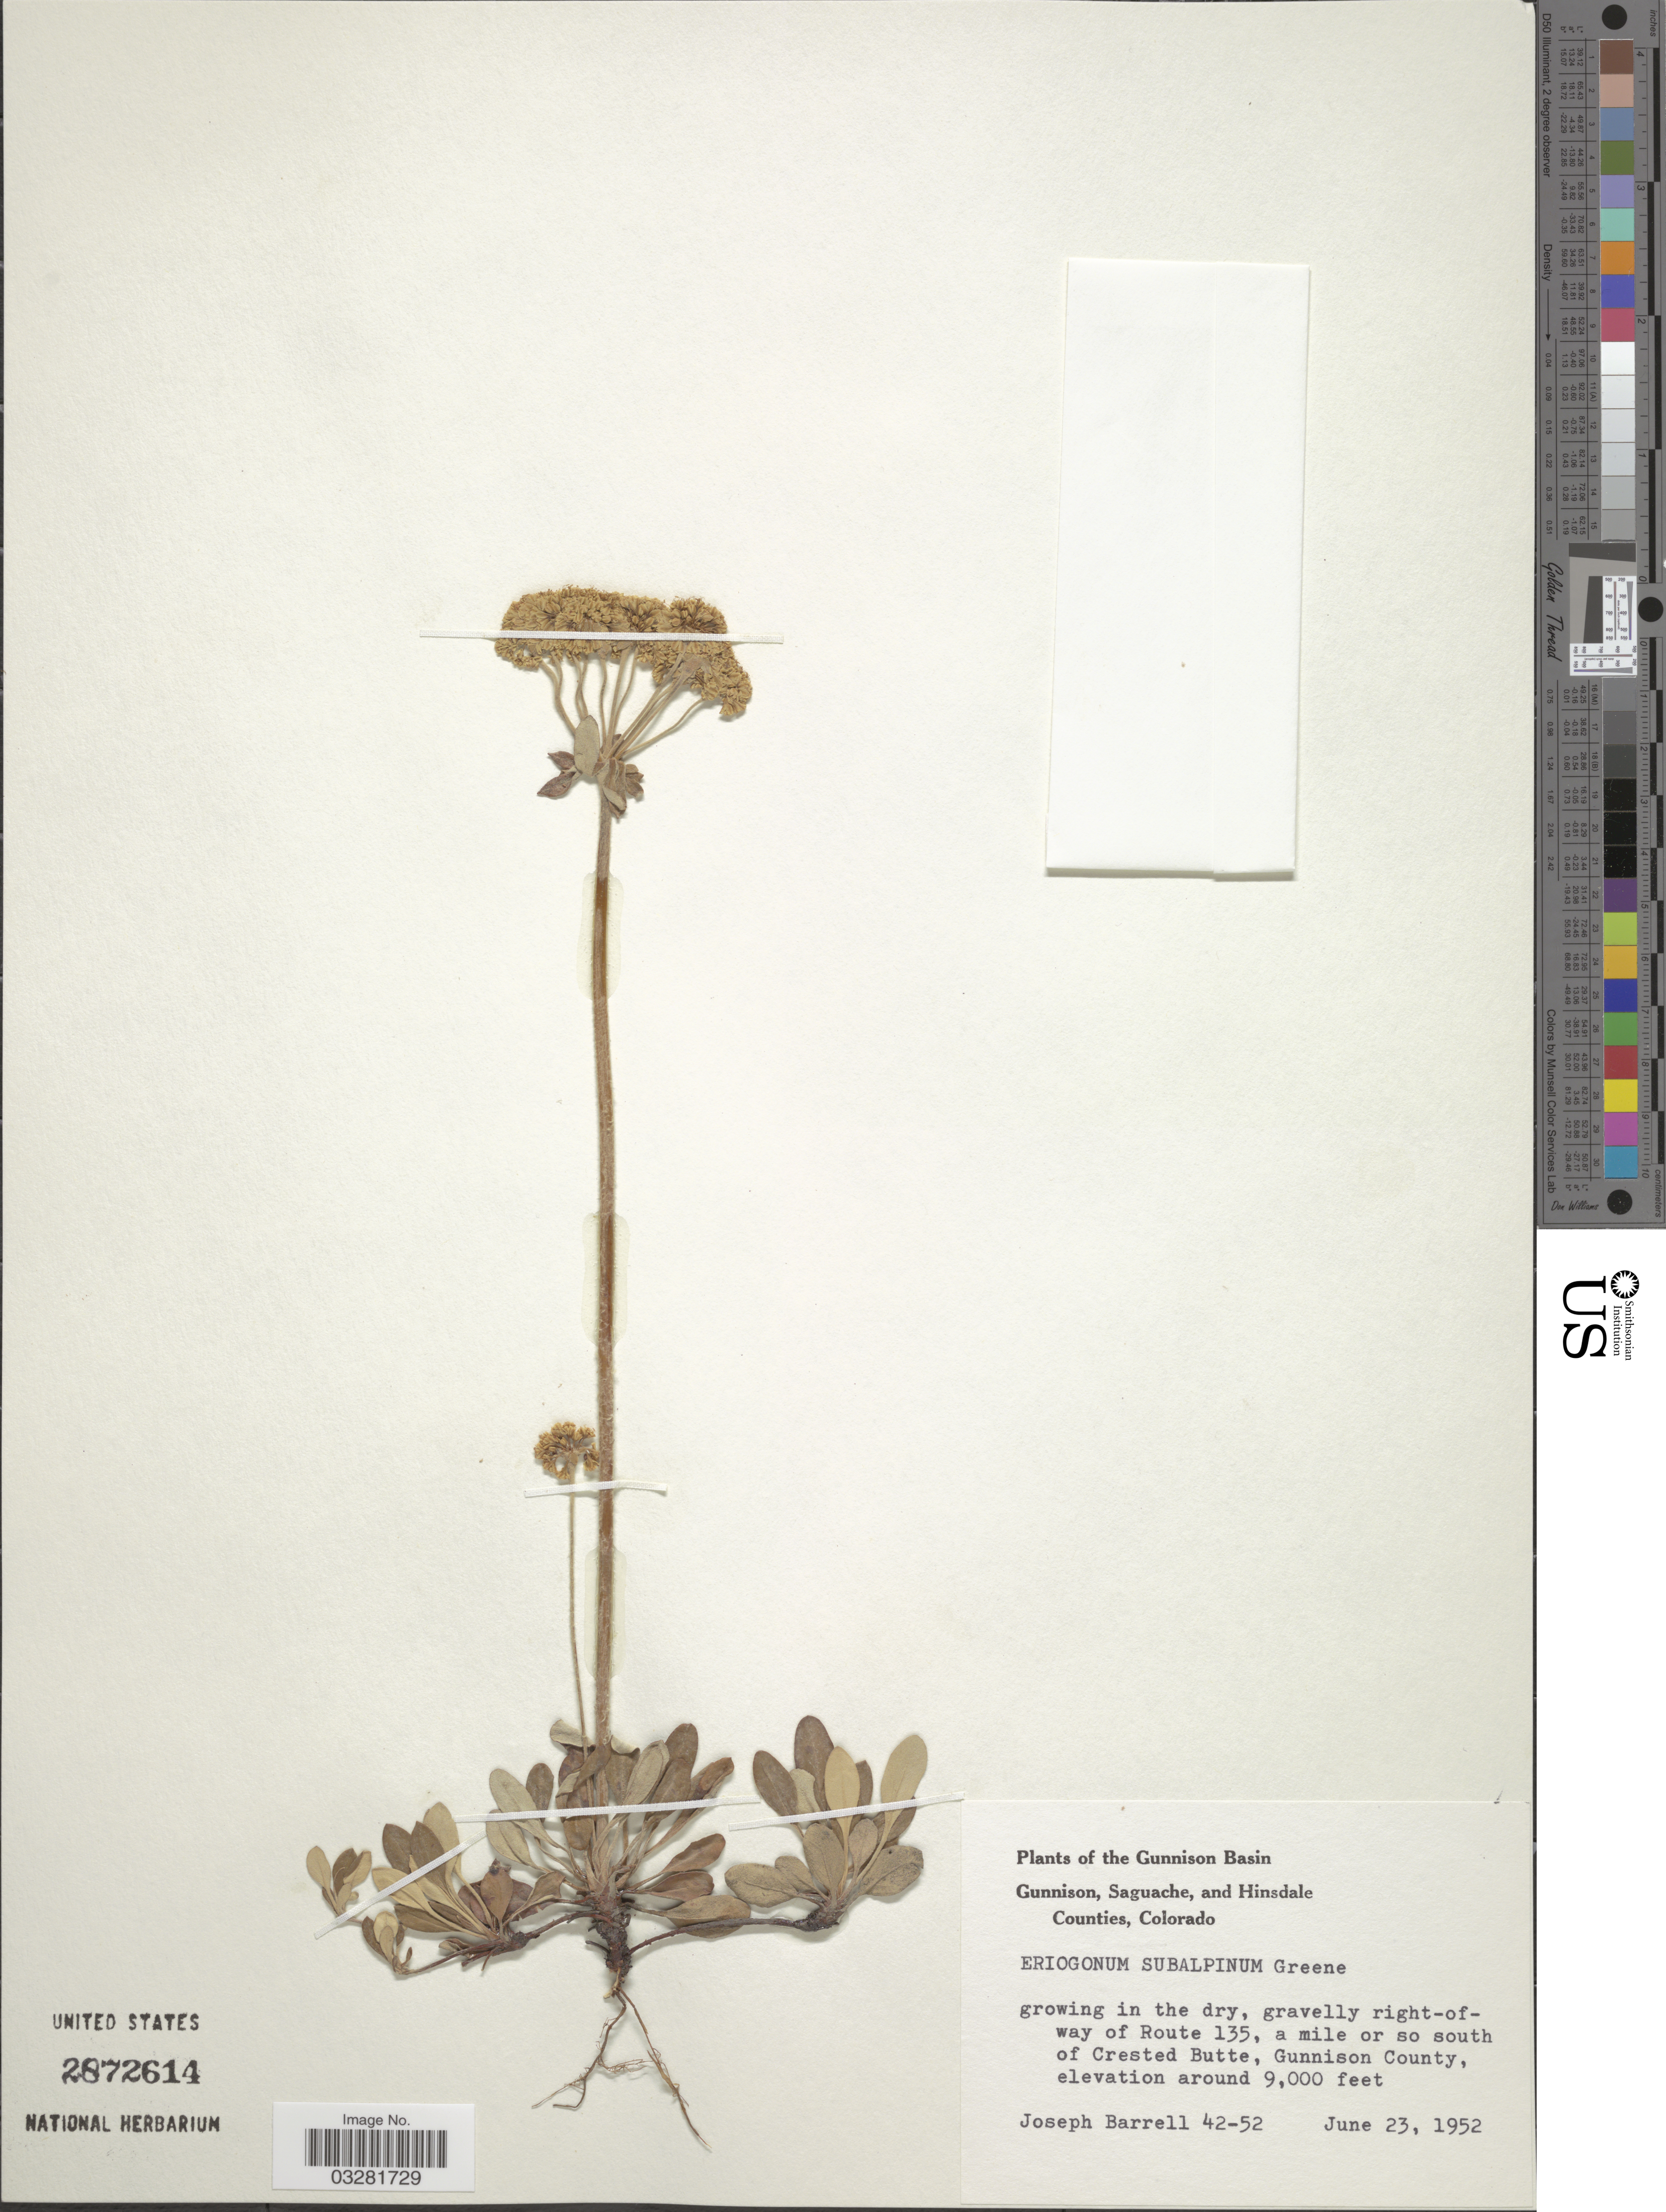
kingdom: Plantae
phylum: Tracheophyta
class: Magnoliopsida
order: Caryophyllales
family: Polygonaceae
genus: Eriogonum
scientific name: Eriogonum umbellatum var. subalpinum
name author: M.E. Jones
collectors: J. Barrell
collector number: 42-52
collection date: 1952-06-23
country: United States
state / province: Colorado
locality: The Gunnison Basin. Gravelly right-of-way of Route 135, a mile or so south of Crested Butte, Gunnison County.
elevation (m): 2743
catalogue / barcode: US 2872614